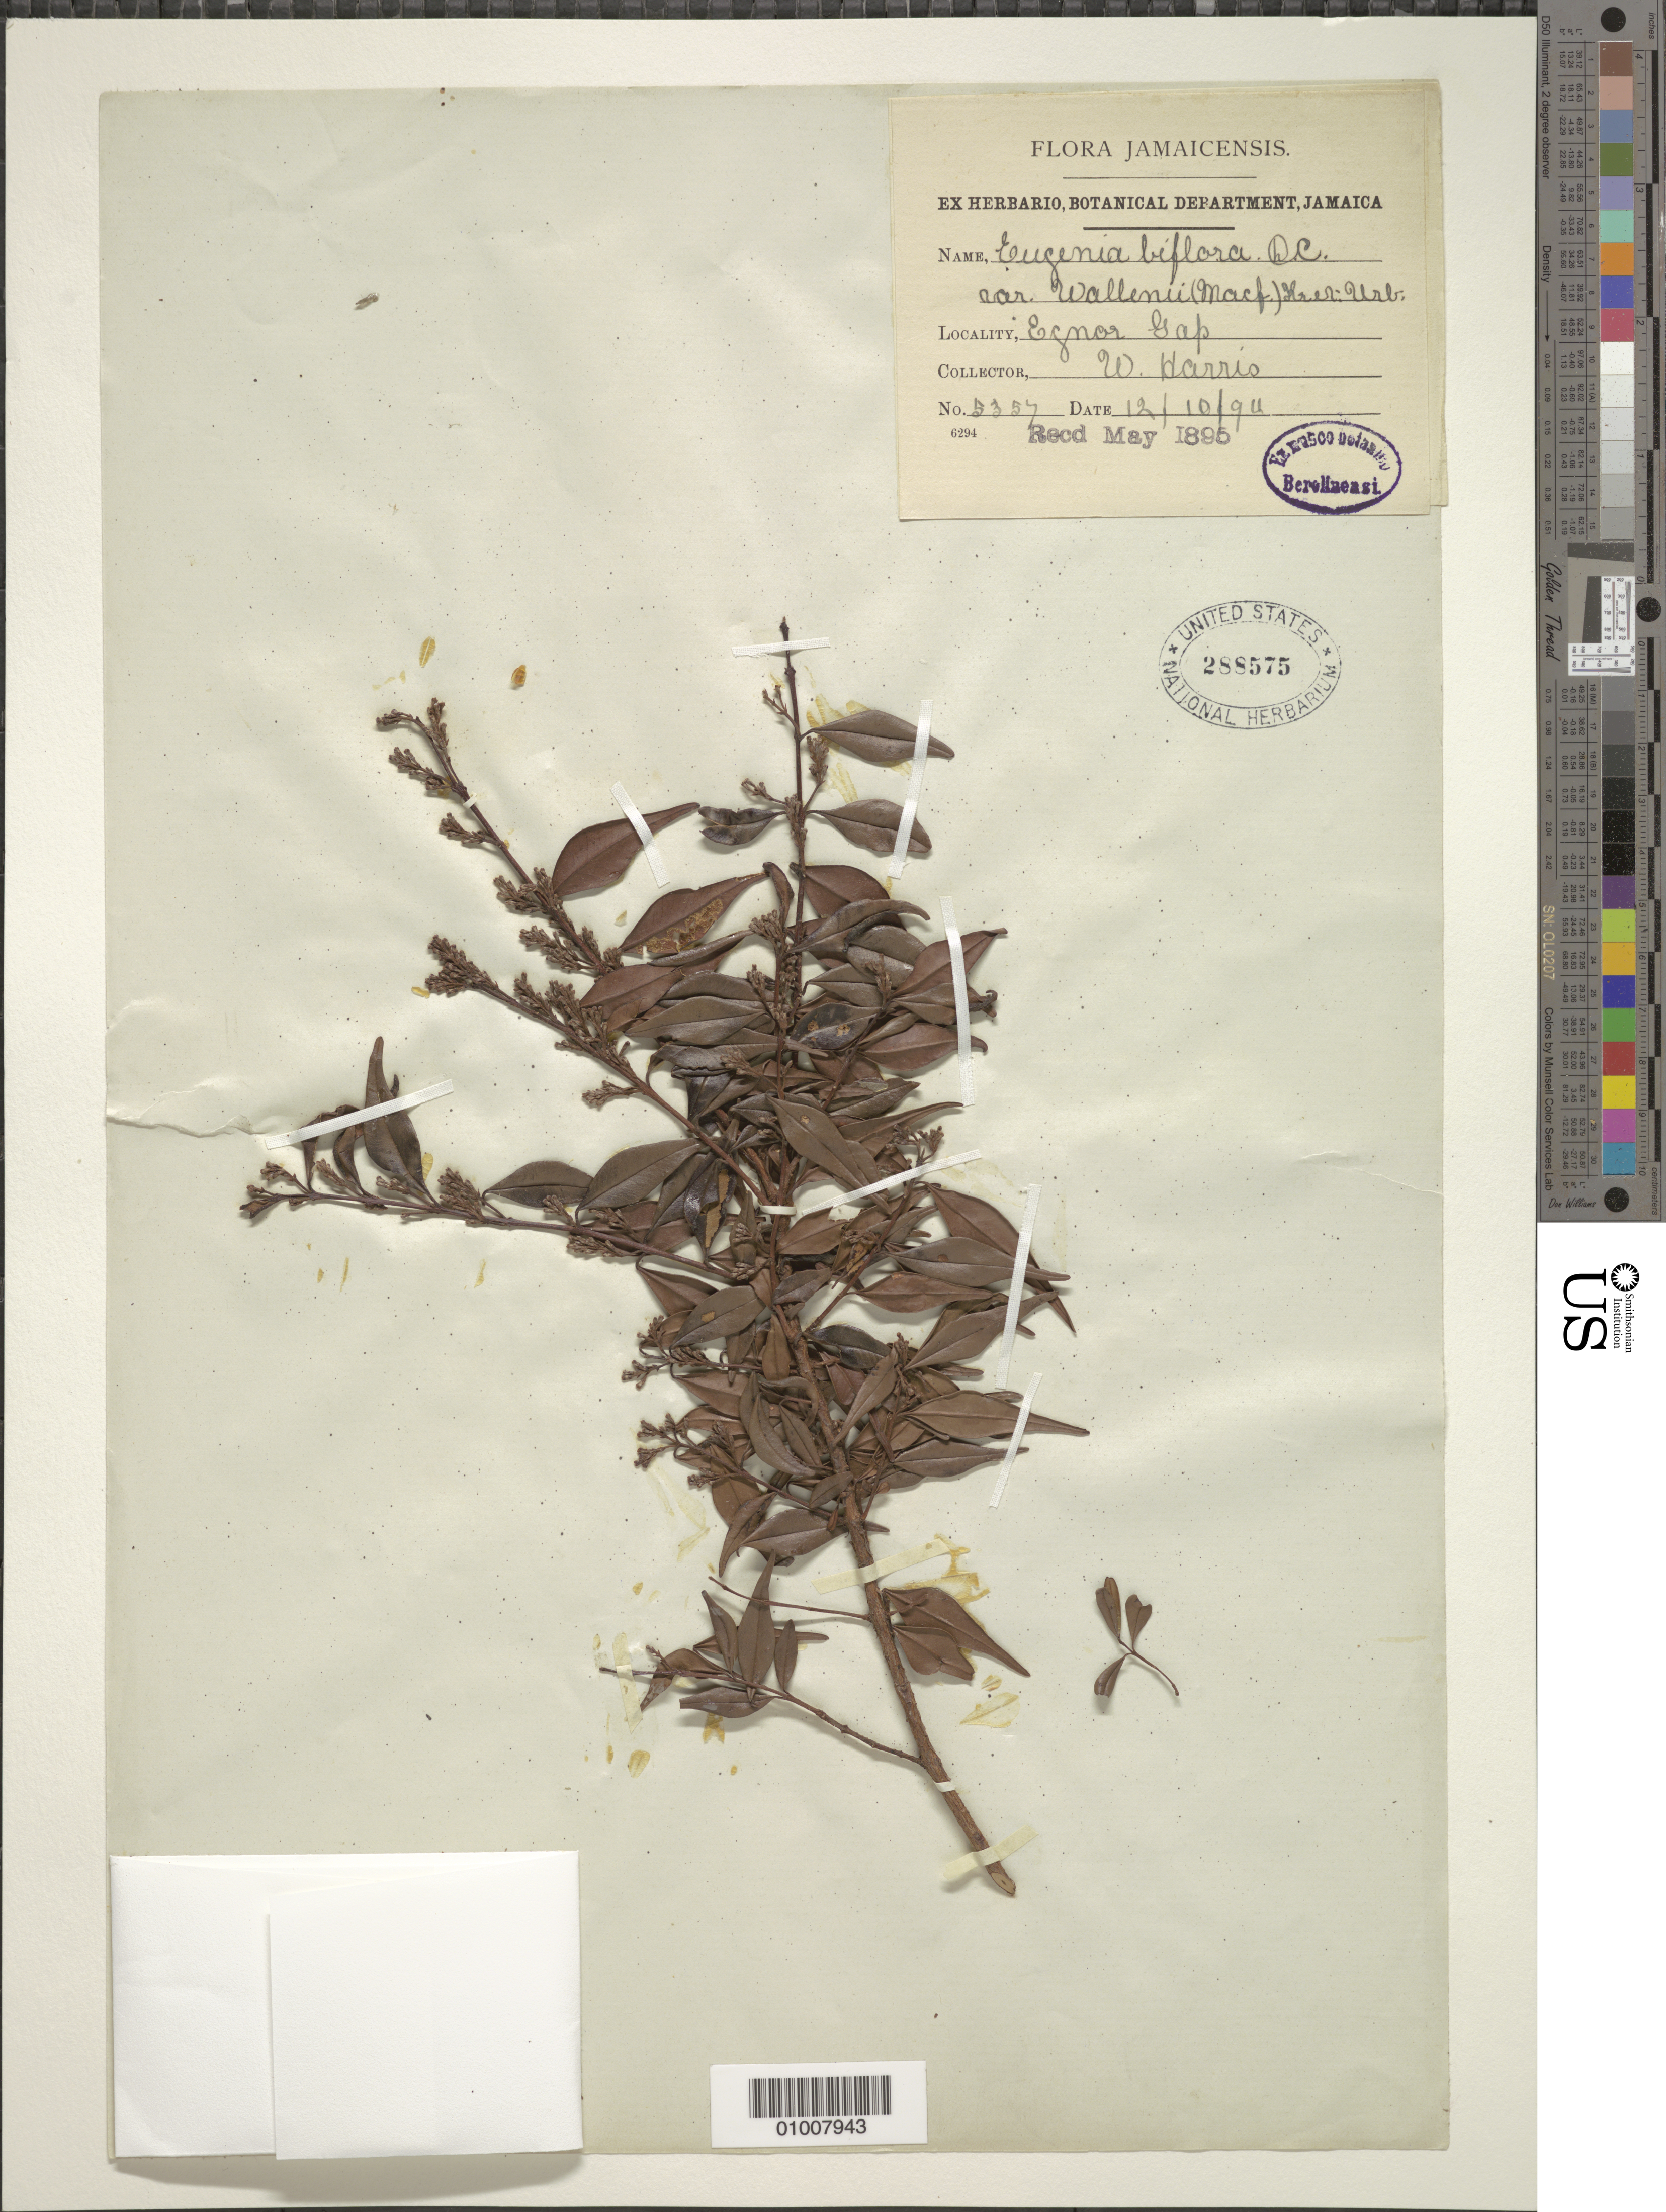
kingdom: Plantae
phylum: Tracheophyta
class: Magnoliopsida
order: Myrtales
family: Myrtaceae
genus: Eugenia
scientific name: Eugenia biflora var. wallenii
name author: (Macfad.) Krug & Urb.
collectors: W. Harris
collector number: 5357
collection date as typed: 12 Oct 1911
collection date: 1911-10-12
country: Jamaica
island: Jamaica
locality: Egnor Gap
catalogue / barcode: US 288575